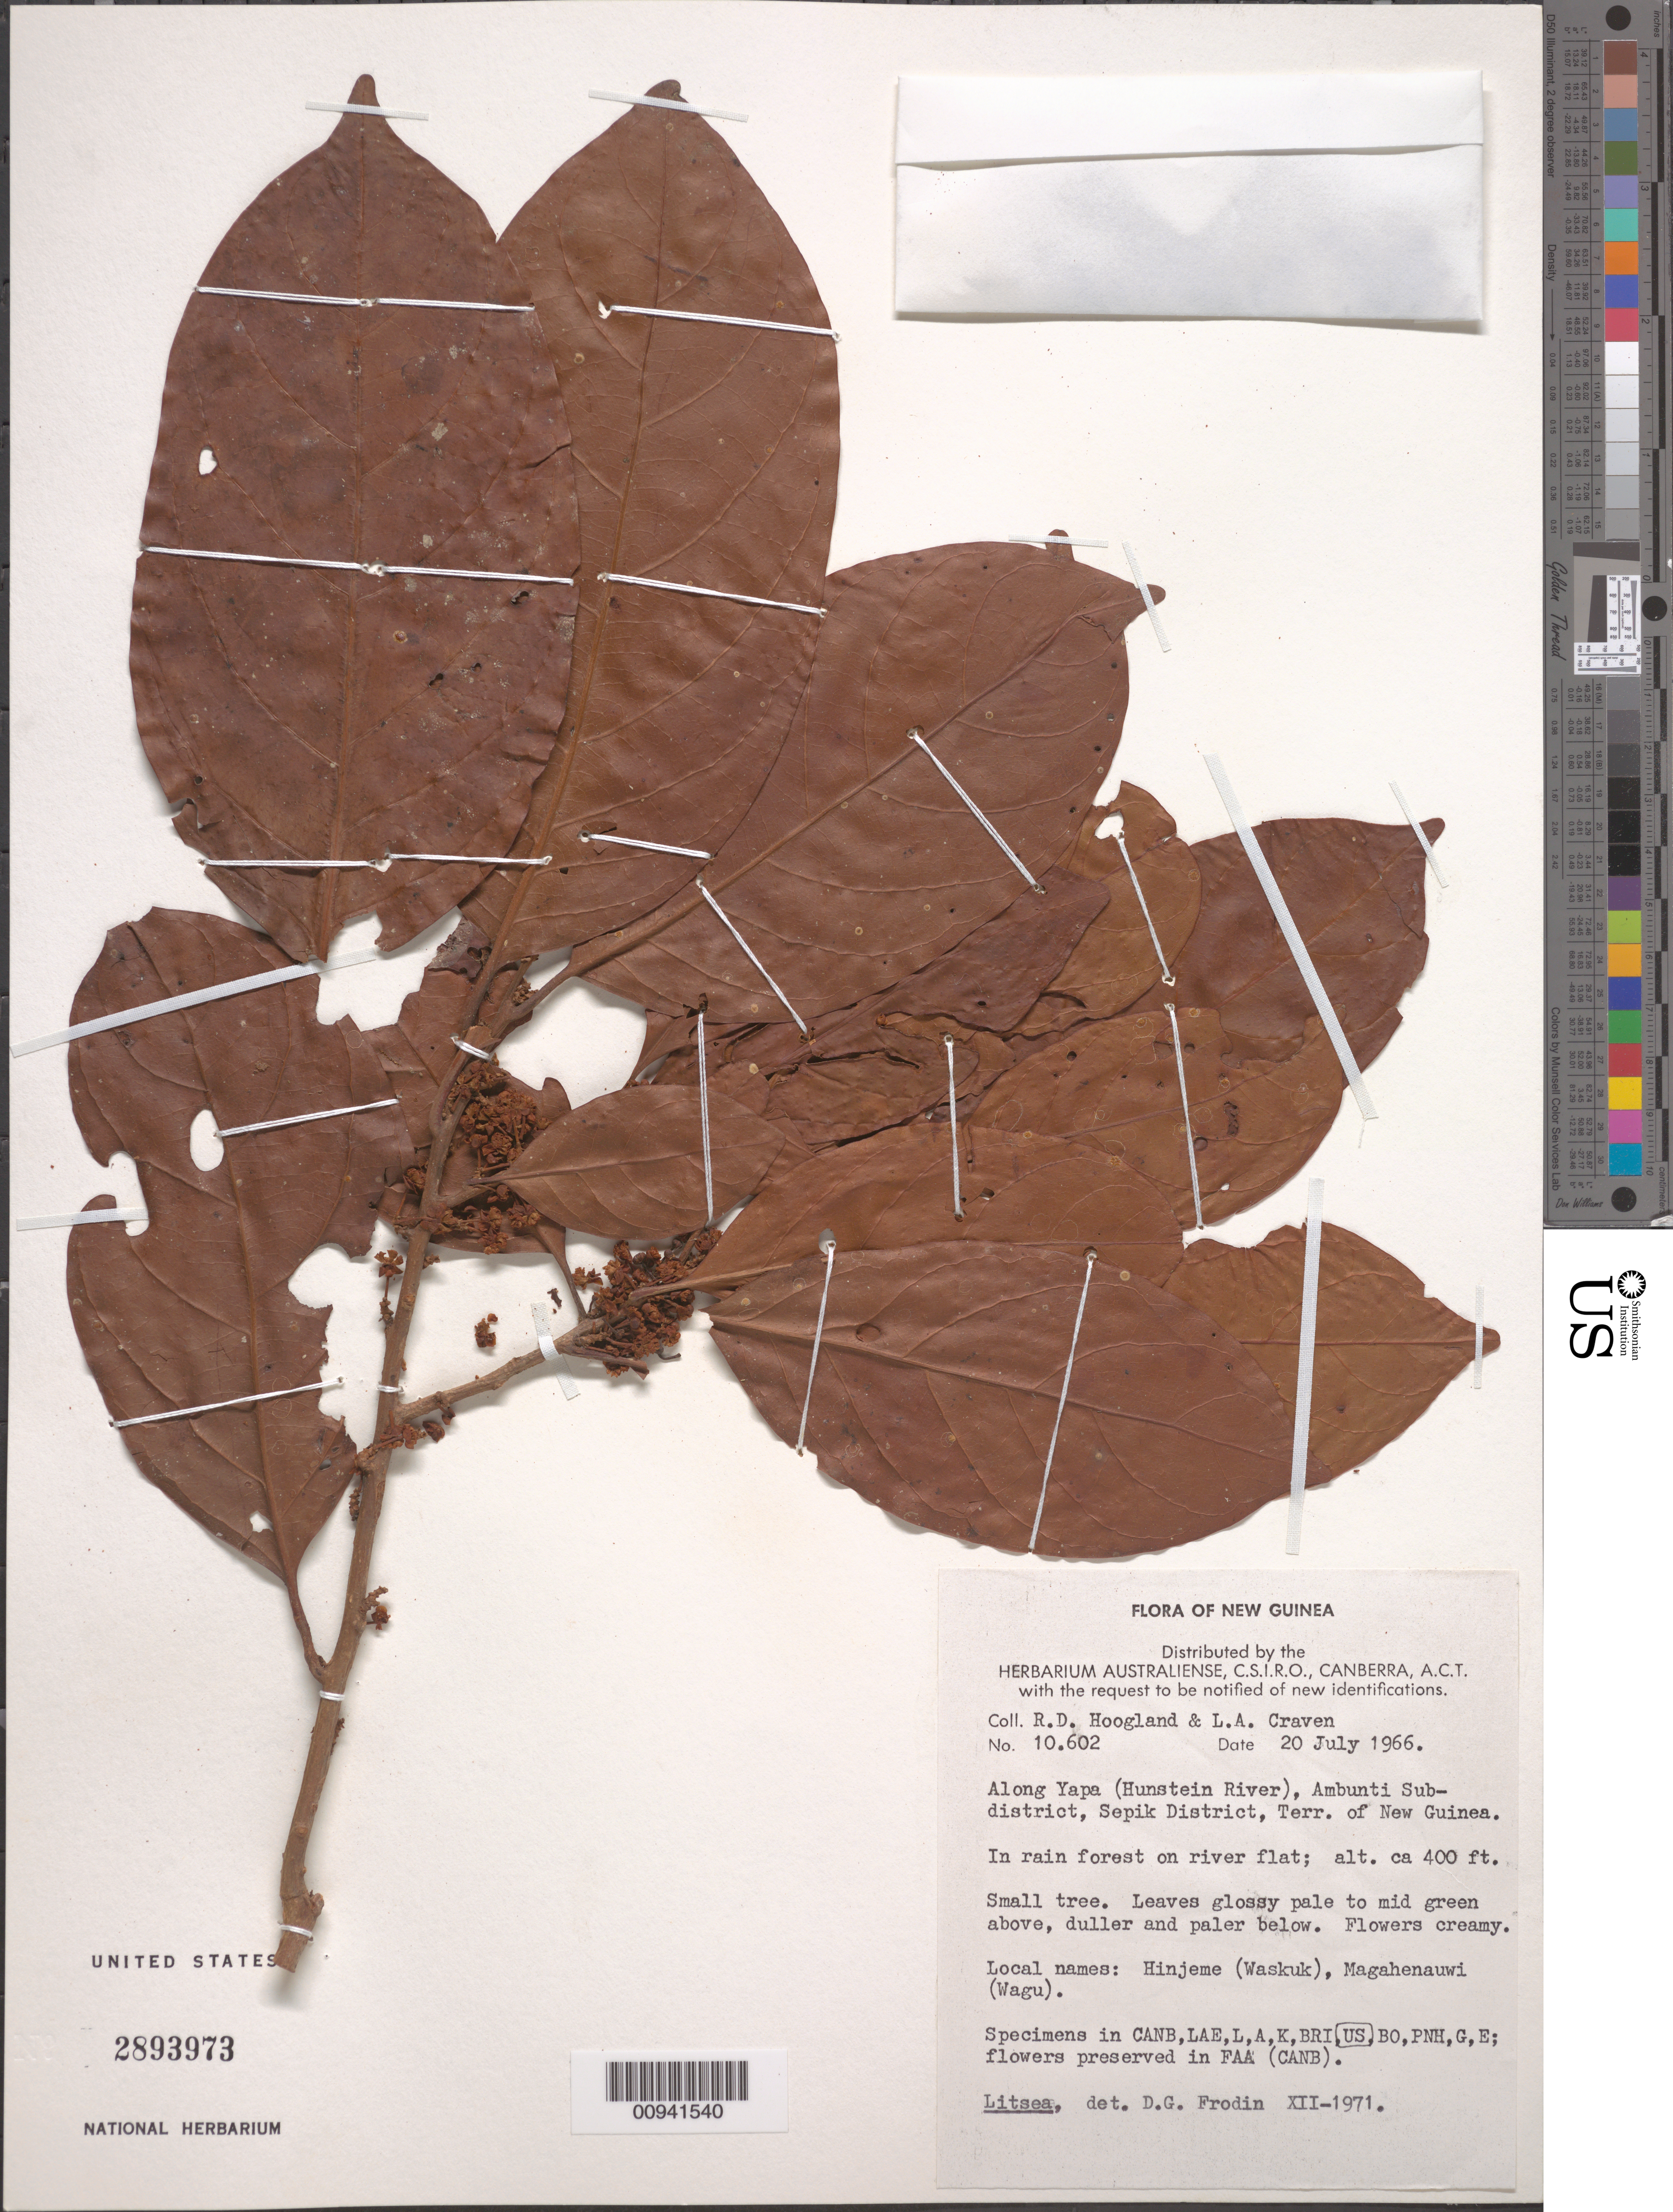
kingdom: Plantae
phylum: Tracheophyta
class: Magnoliopsida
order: Laurales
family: Lauraceae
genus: Litsea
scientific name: Litsea sp.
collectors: R. D. Hoogland & L. A. Craven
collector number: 10602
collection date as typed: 20 Jul 1966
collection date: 1966-07-20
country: Papua New Guinea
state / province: East Sepik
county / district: Ambunti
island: New Guinea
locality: Ambunti subdistrict, along Yapa (Hunstein River)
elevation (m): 122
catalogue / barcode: US 2893973